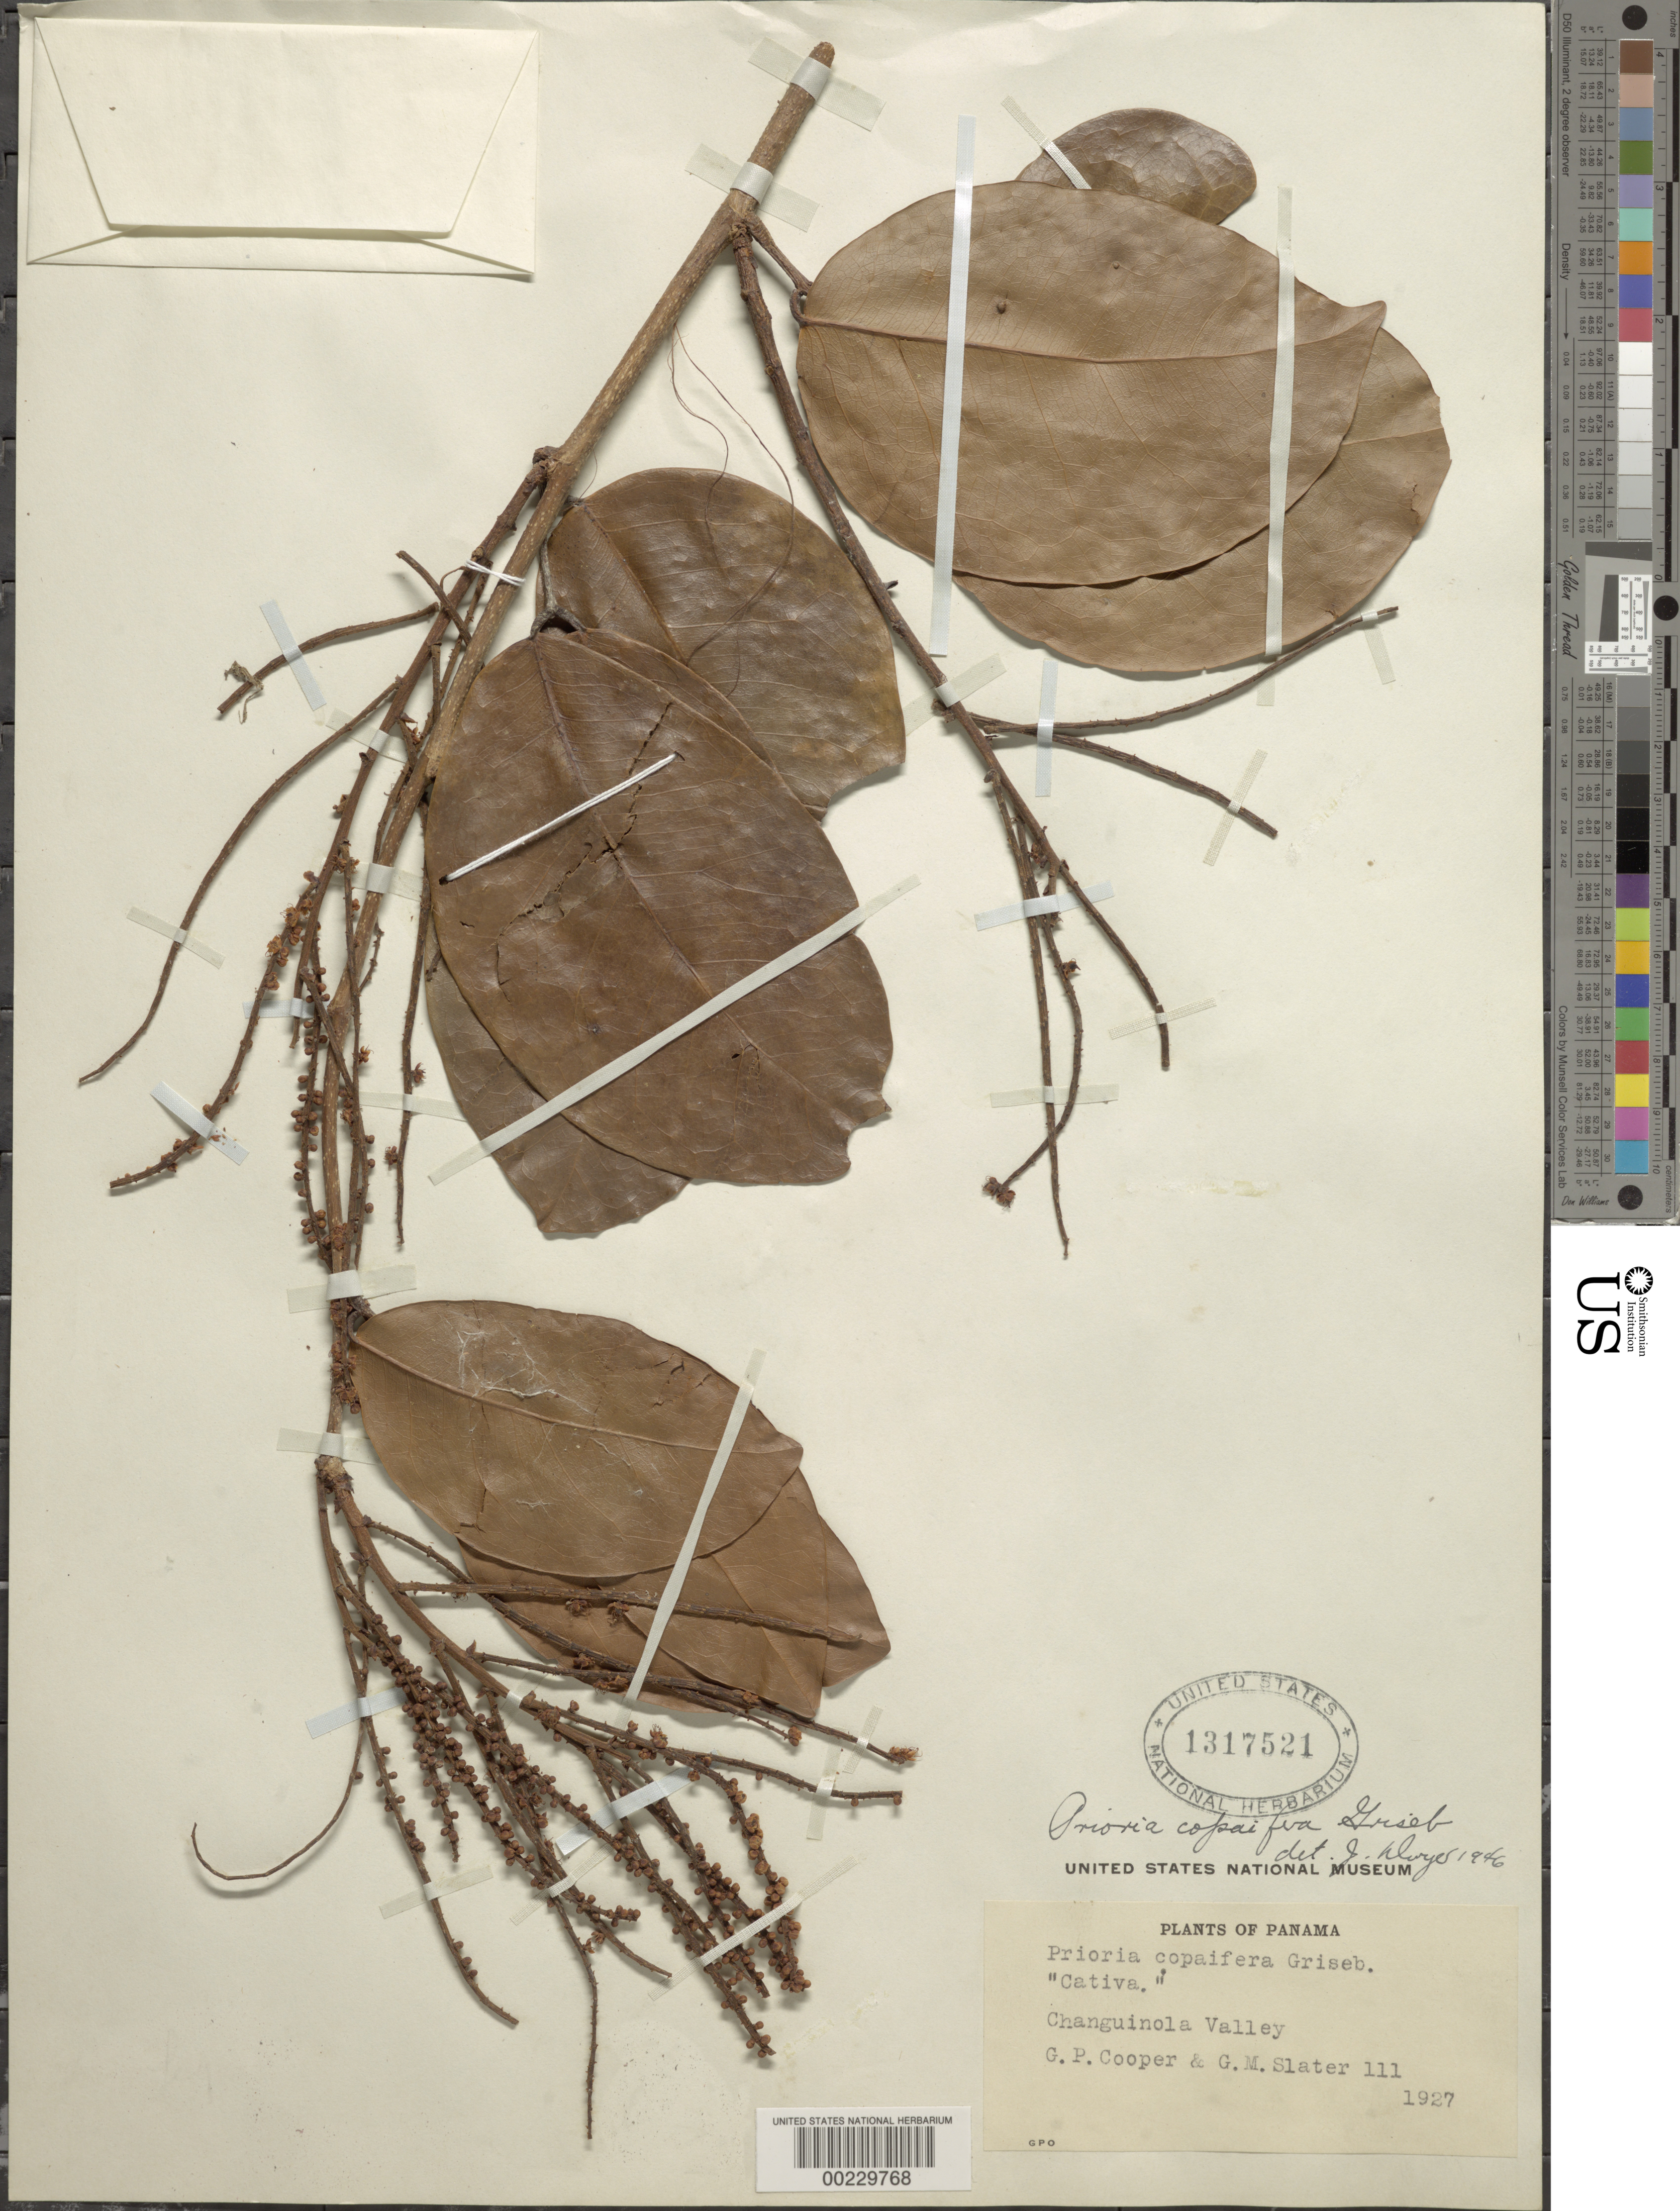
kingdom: Plantae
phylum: Tracheophyta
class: Magnoliopsida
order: Fabales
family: Fabaceae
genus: Prioria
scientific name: Prioria copaifera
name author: Griseb.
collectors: G. Cooper & G. Slater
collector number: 111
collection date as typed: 1927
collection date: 1927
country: Panama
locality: Changuinola Valley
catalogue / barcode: US 1317521